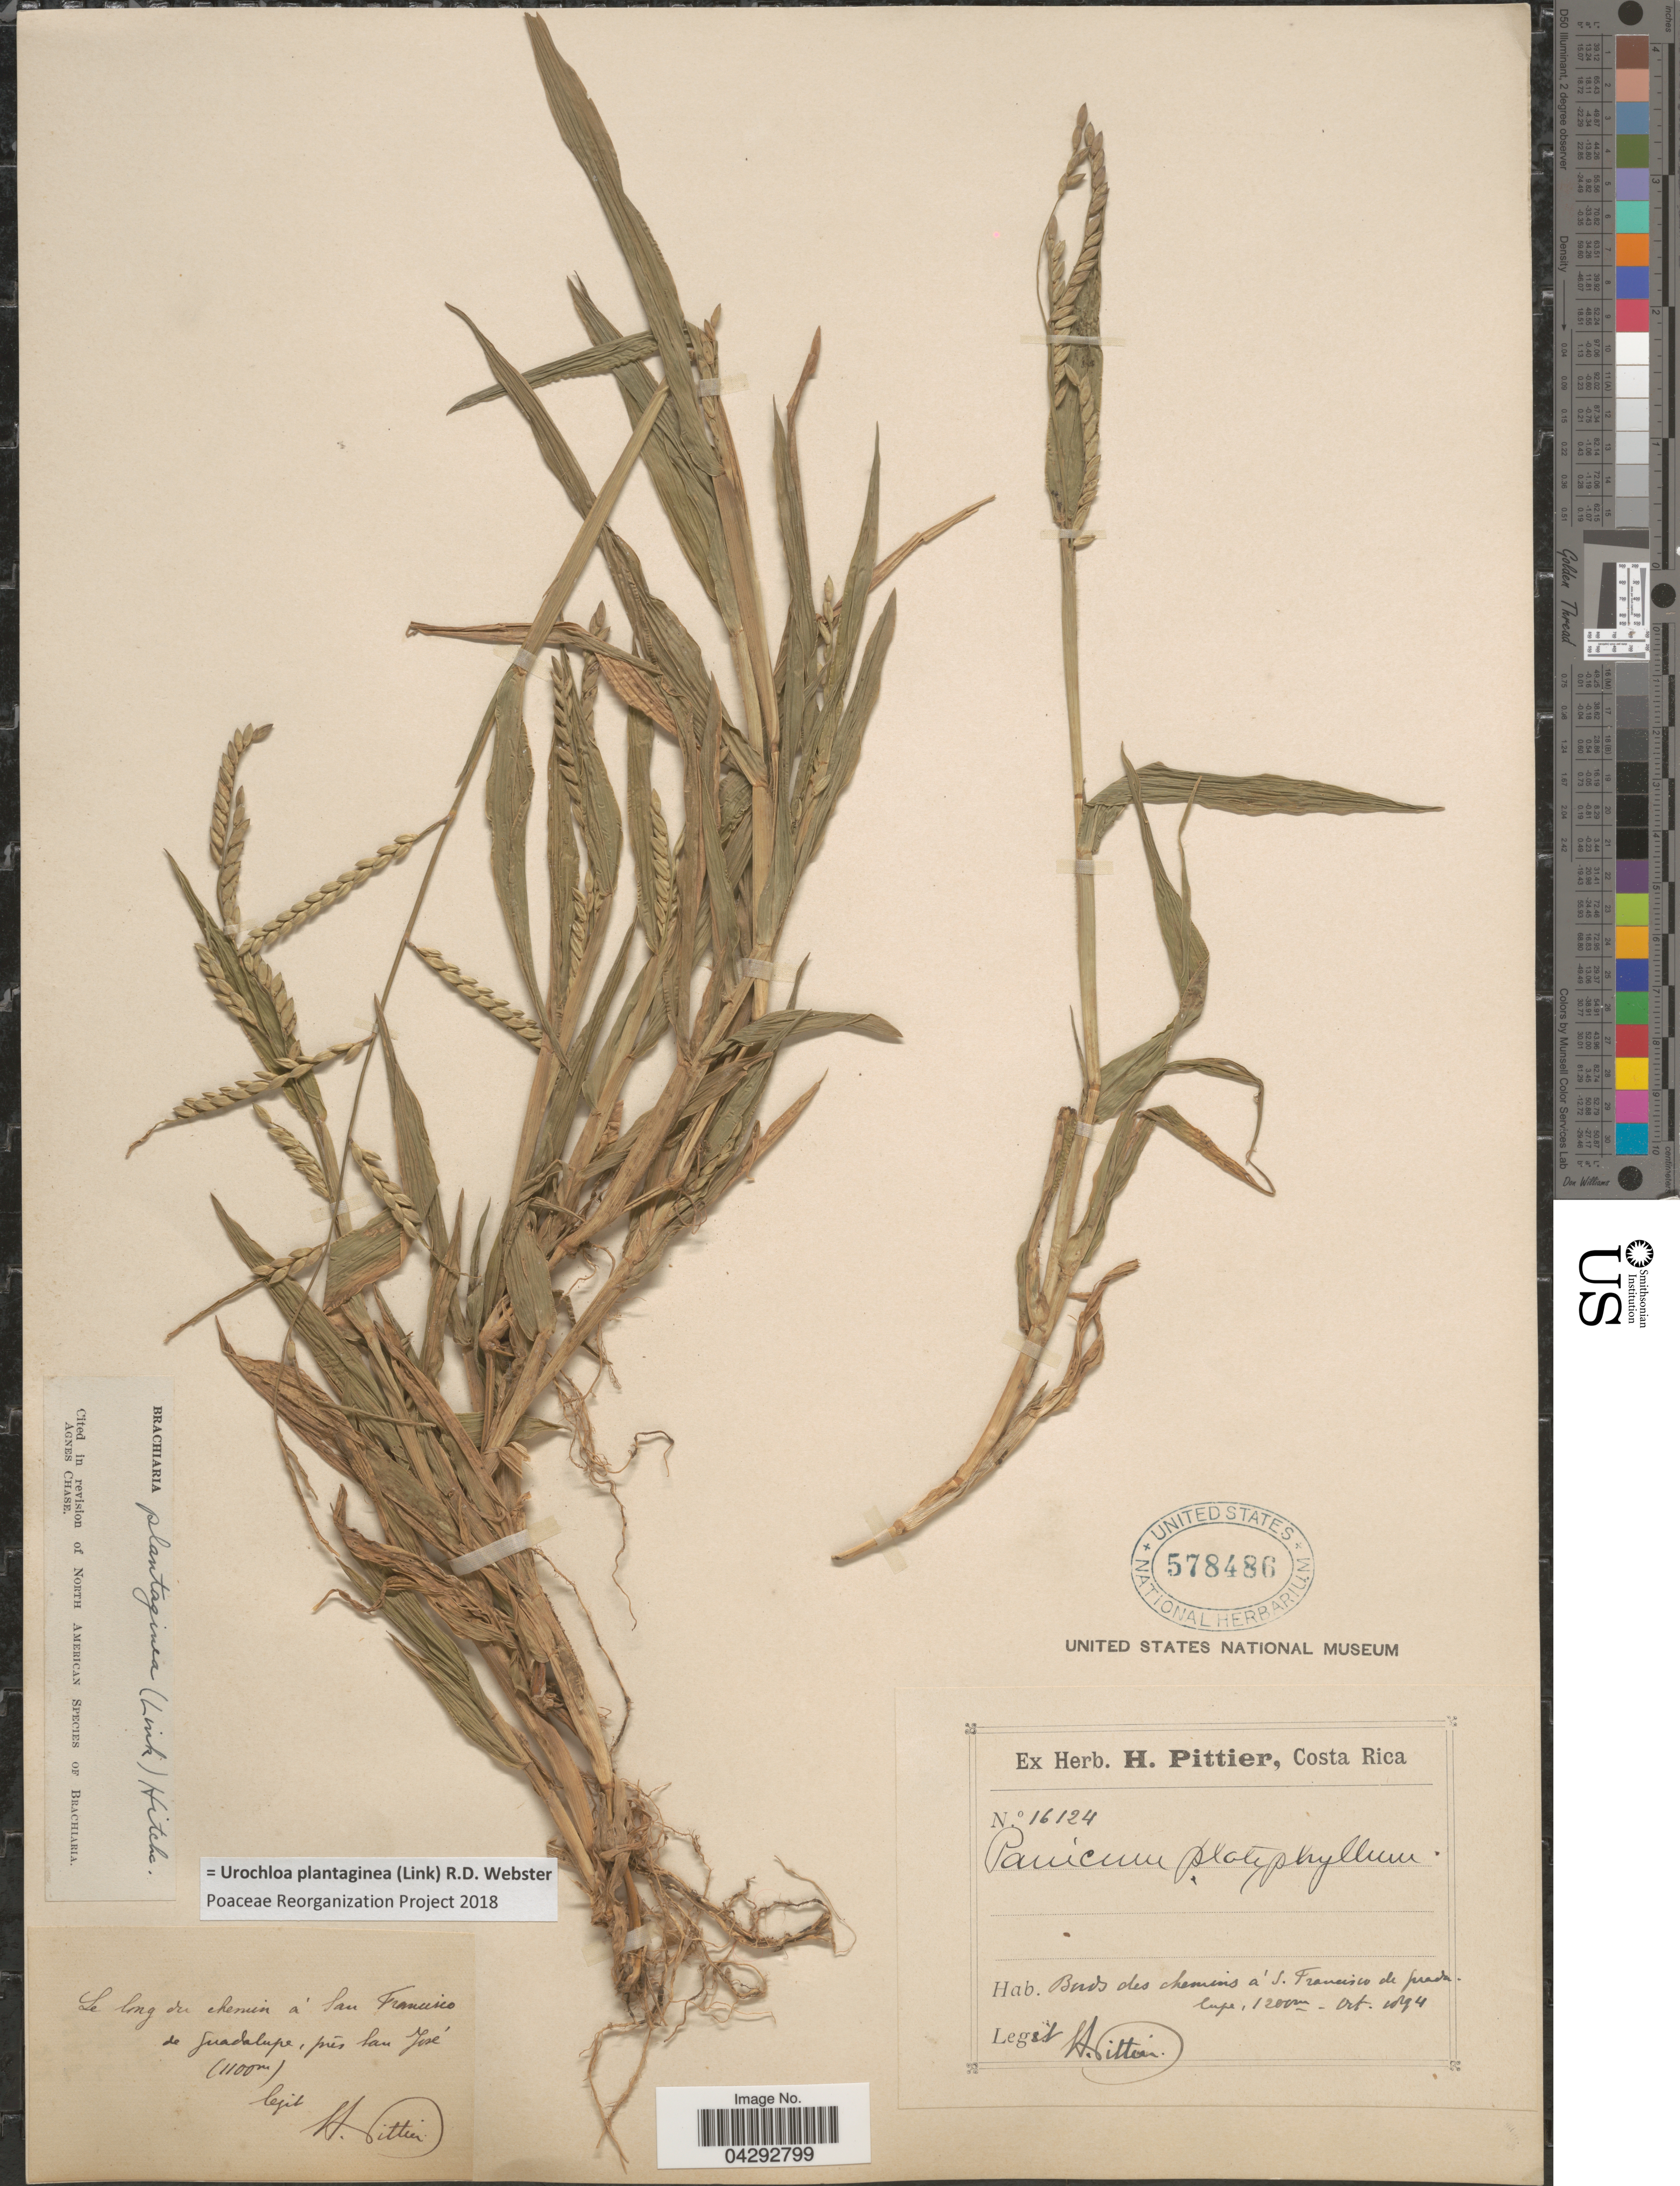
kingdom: Plantae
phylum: Tracheophyta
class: Liliopsida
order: Poales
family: Poaceae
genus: Urochloa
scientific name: Urochloa plantaginea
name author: (Link) R.D. Webster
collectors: H. F. Pittier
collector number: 16124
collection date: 1894-10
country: Costa Rica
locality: Le long de chemin à San Francisco de Guadalupe, près San José.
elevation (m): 100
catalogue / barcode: US 578486